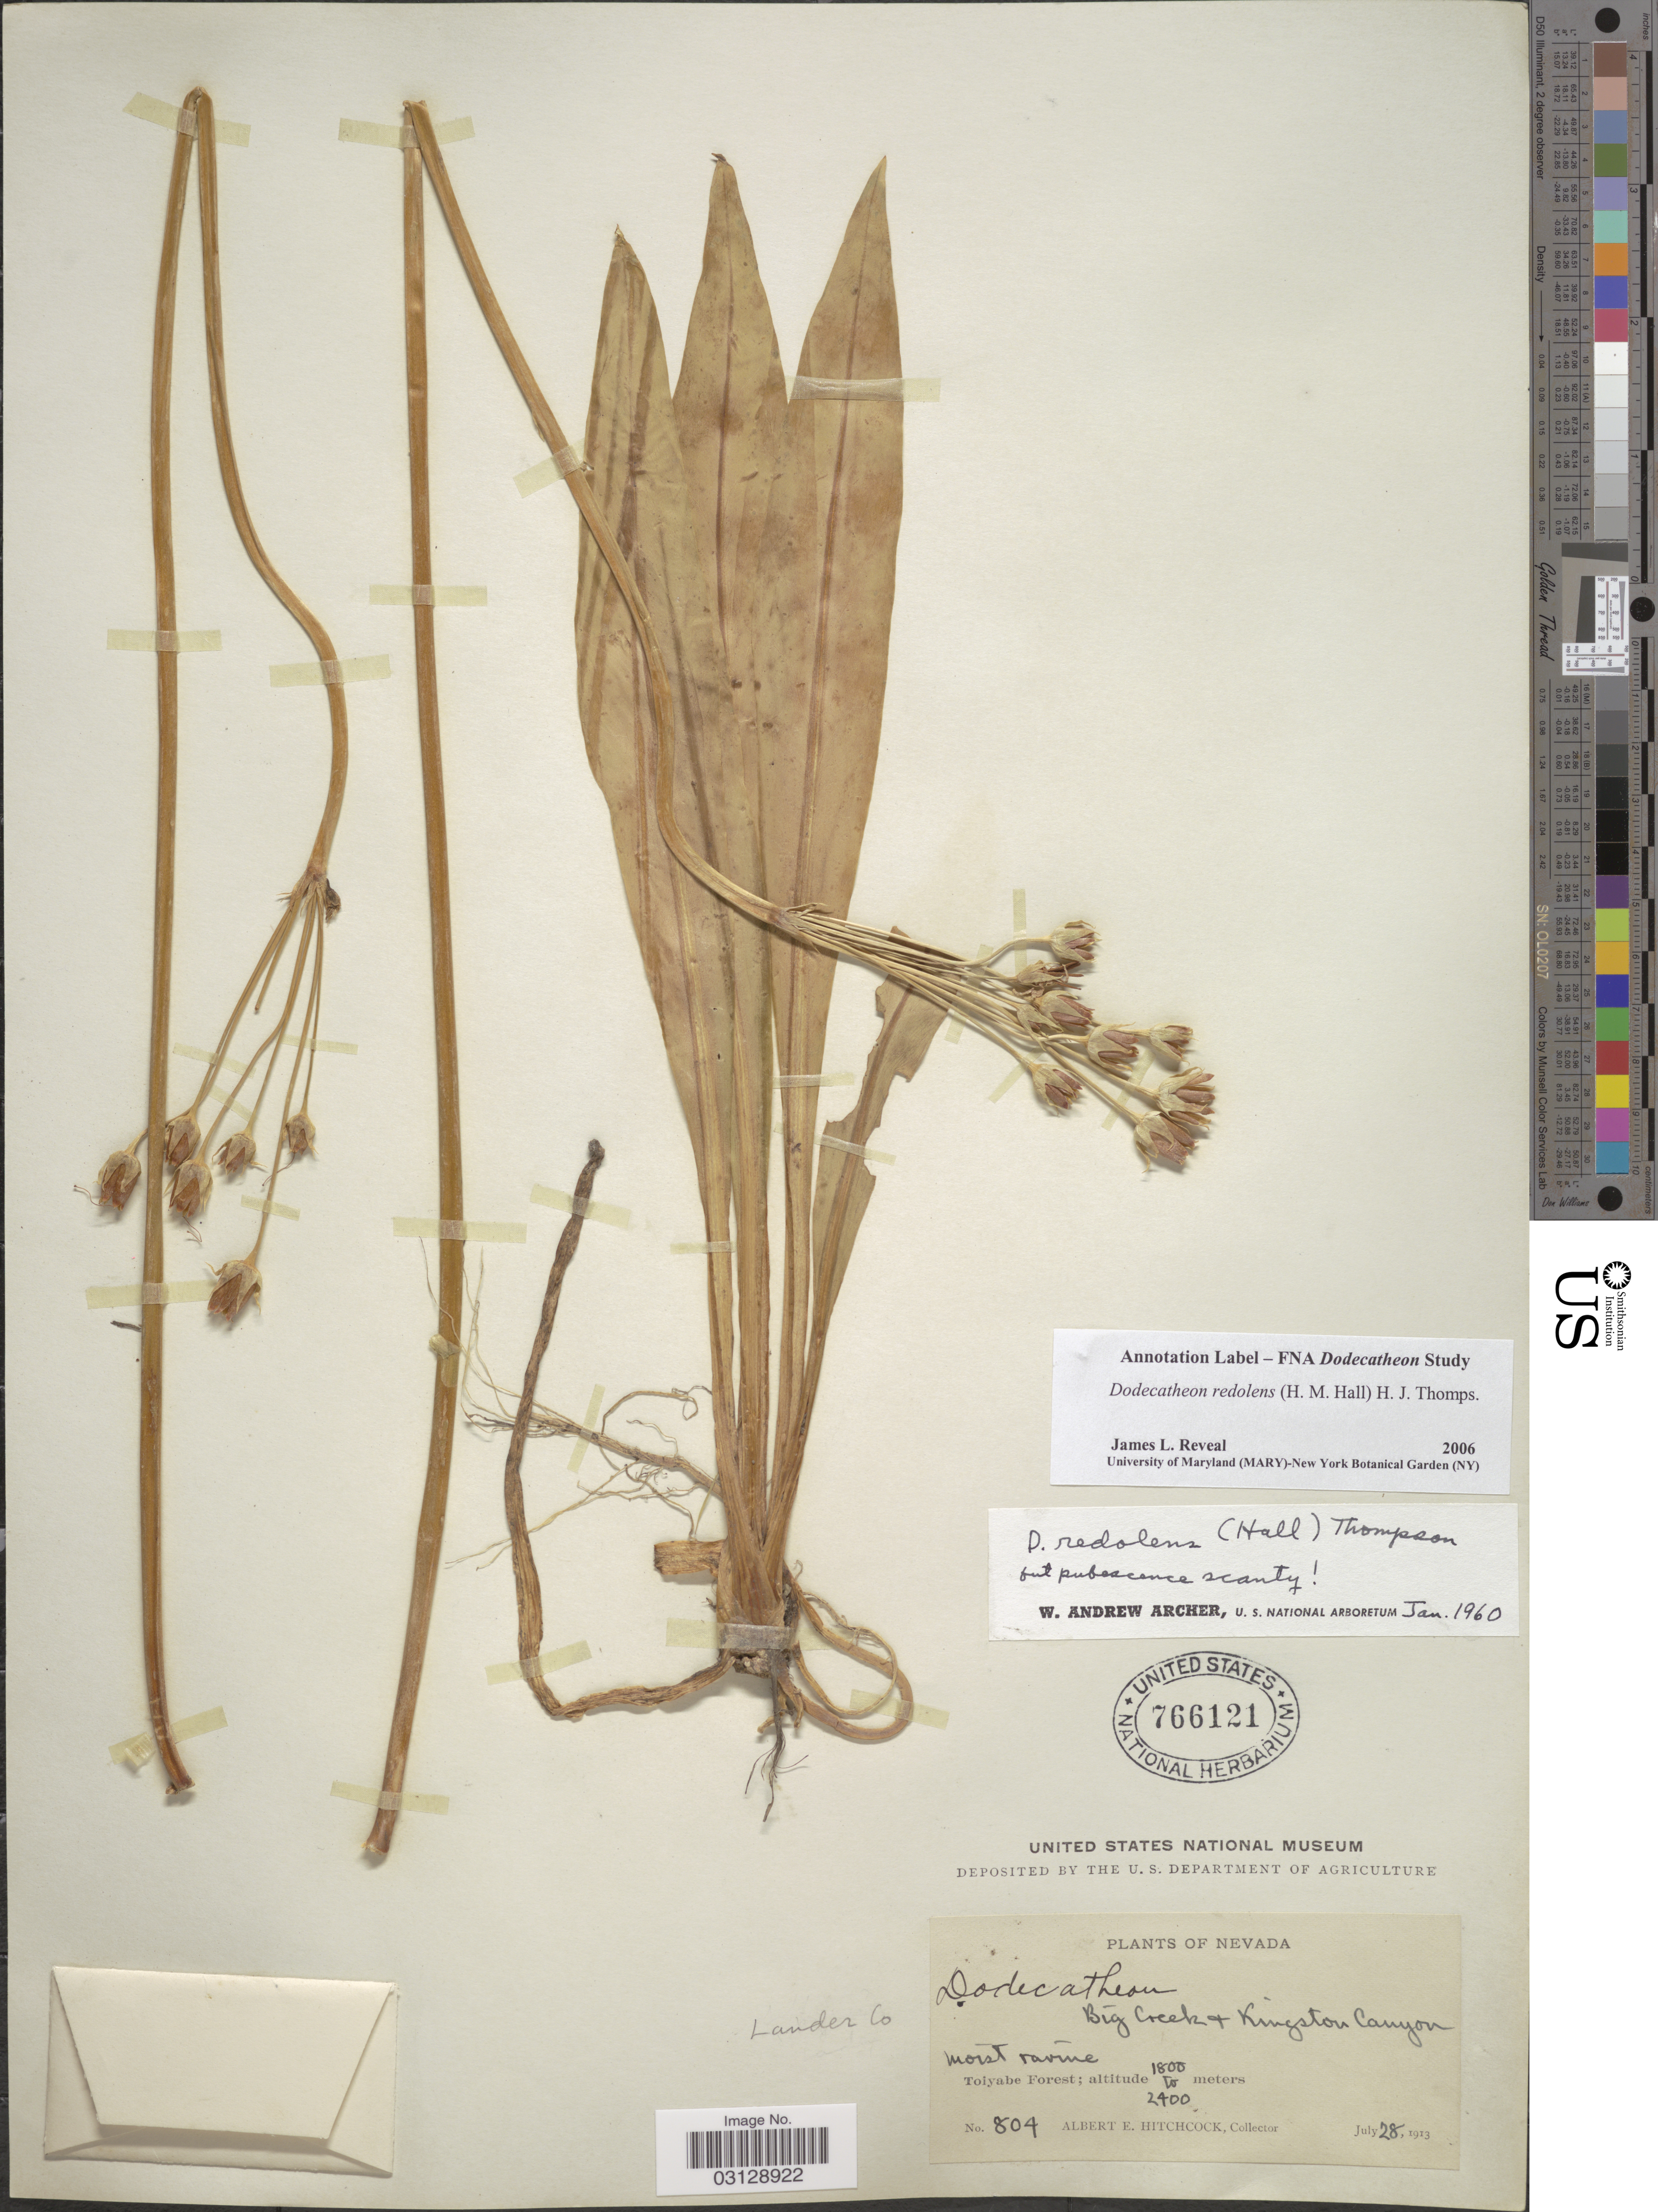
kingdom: Plantae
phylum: Tracheophyta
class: Magnoliopsida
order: Ericales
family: Primulaceae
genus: Dodecatheon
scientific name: Dodecatheon redolens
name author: (H.M. Hall) H.J. Thomps.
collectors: A. Hitchcock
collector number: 804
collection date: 1913-07-28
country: United States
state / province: Nevada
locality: Big Creek + Kingston Canyon. Toiyabe Forest. Lander Co.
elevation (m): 1800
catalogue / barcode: US 766121